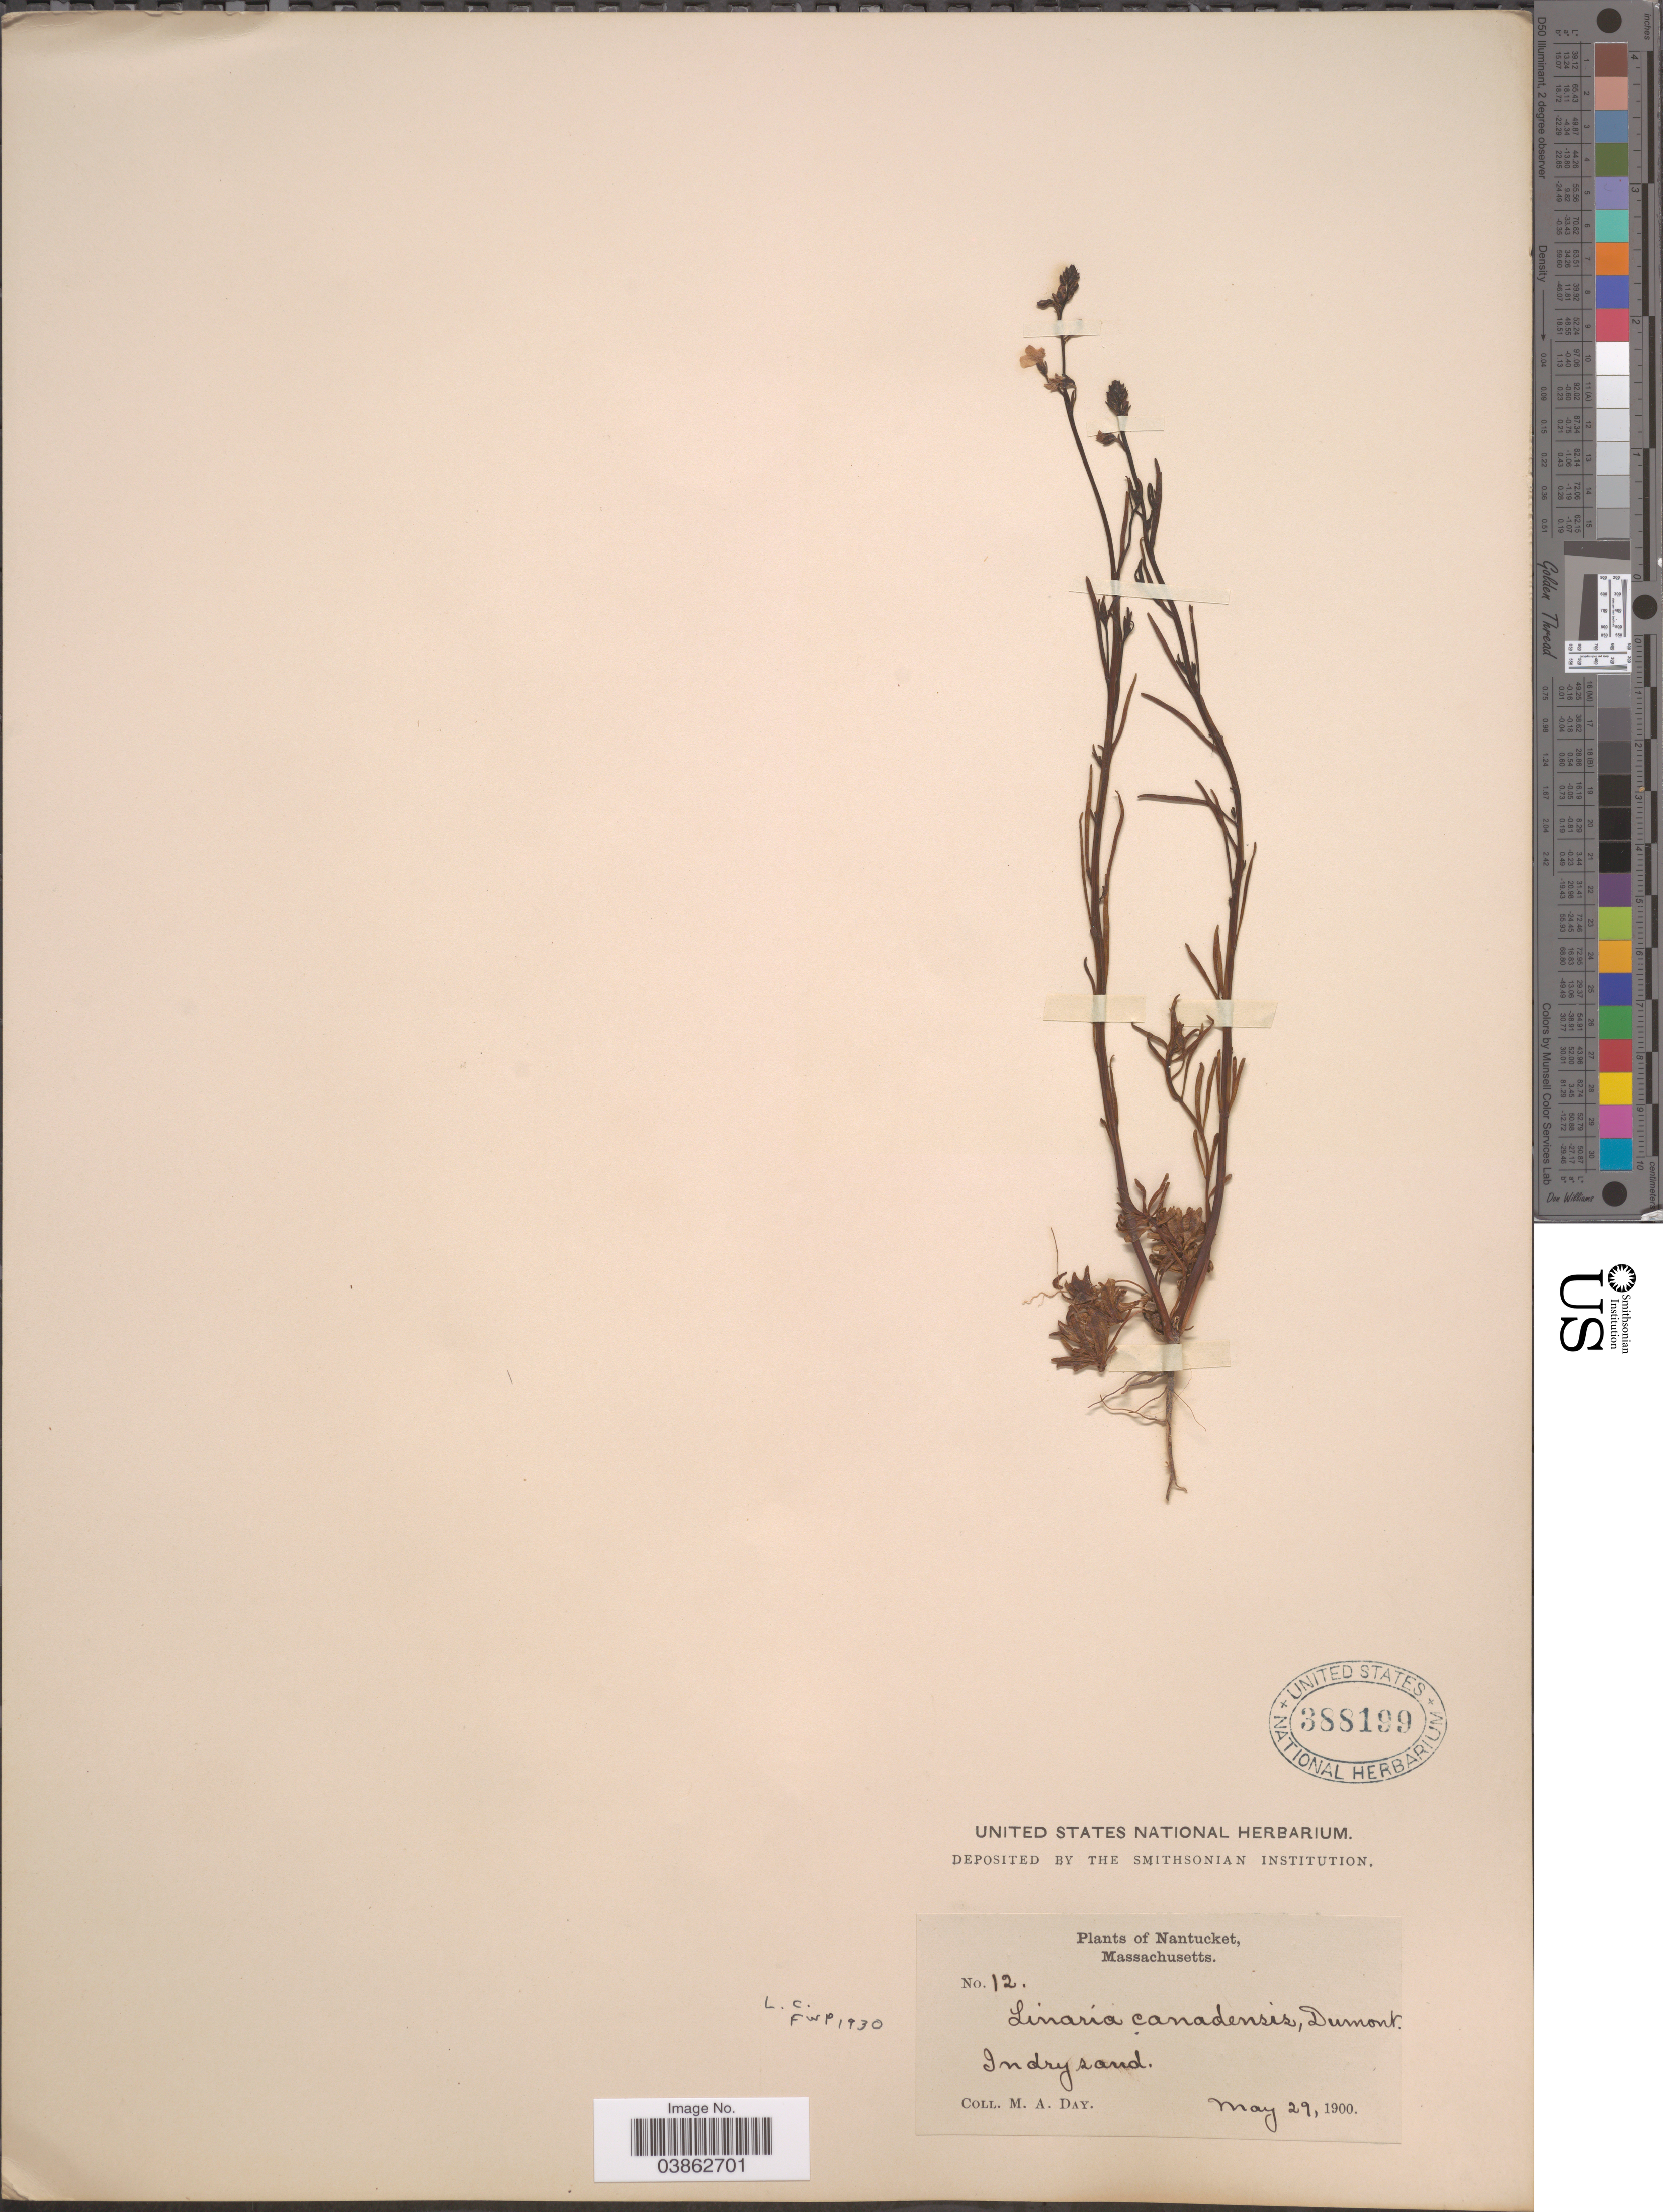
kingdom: Plantae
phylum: Tracheophyta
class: Magnoliopsida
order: Lamiales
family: Plantaginaceae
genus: Linaria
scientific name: Linaria canadensis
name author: (L.) Dum. Cours.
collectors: M. Day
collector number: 12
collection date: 1900-05-29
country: United States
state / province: Massachusetts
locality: Nantucket.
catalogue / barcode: US 388199